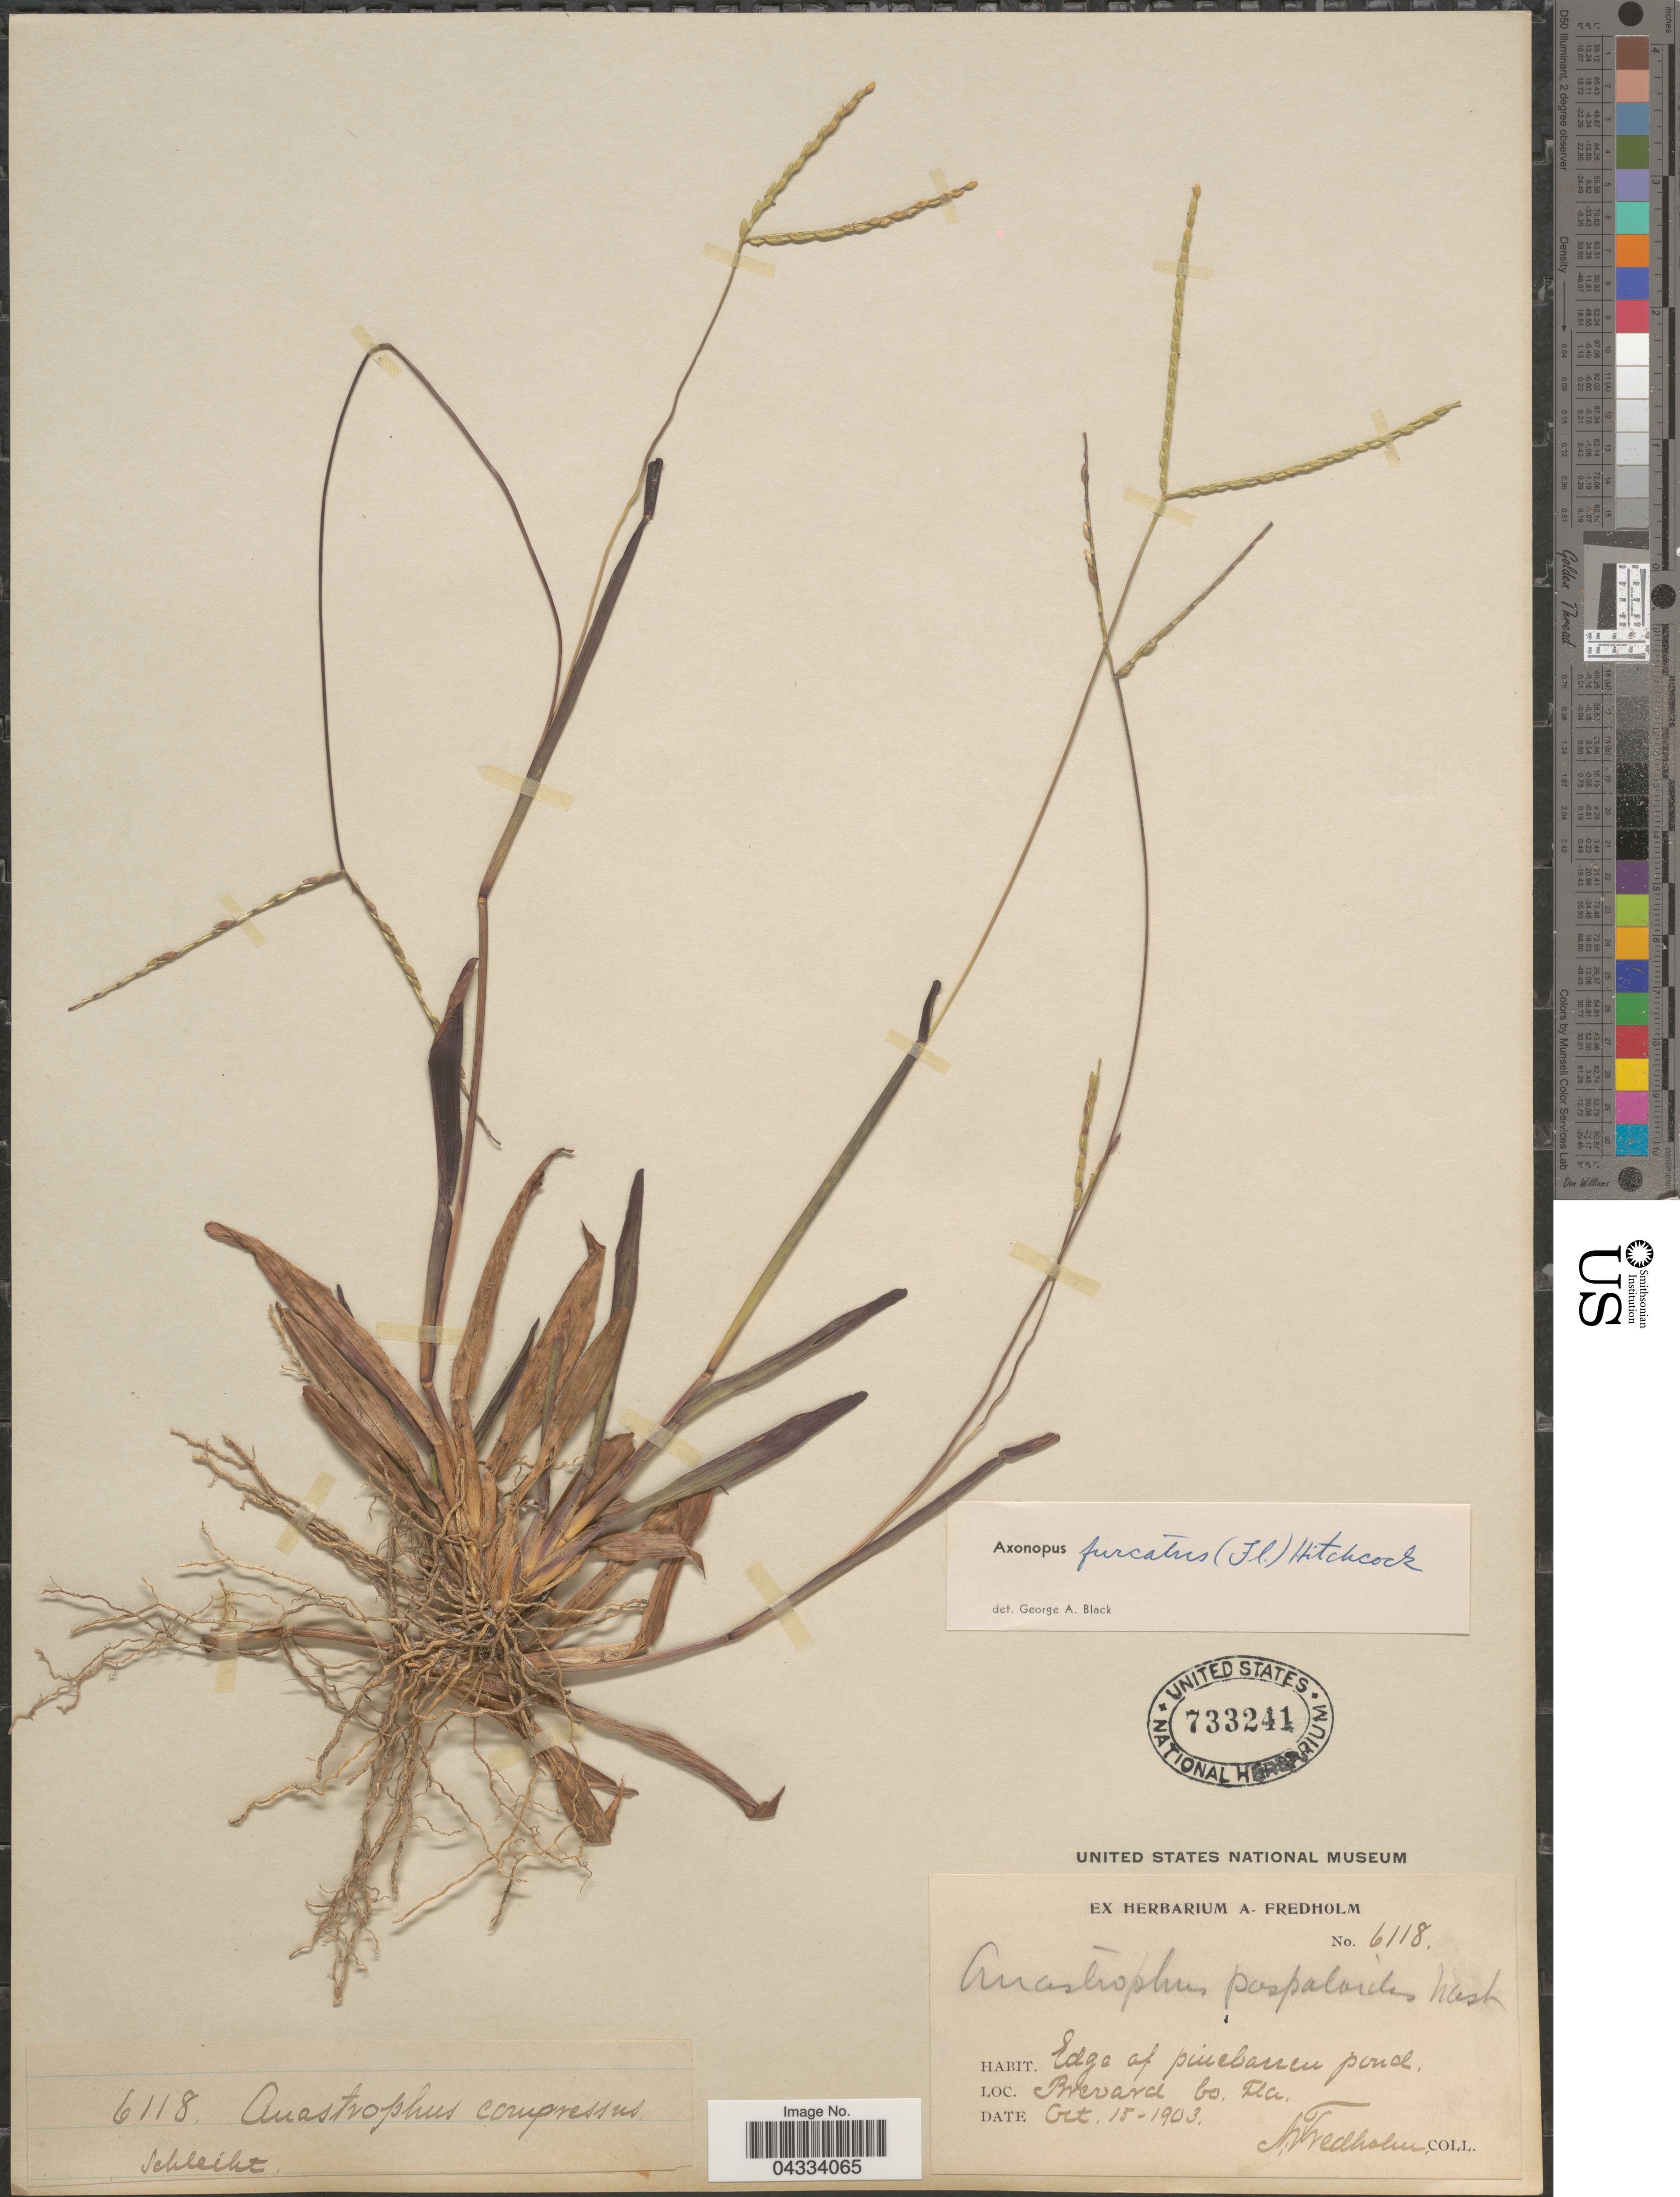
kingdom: Plantae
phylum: Tracheophyta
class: Liliopsida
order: Poales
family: Poaceae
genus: Axonopus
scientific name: Axonopus furcatus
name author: (Flüggé) Hitchc.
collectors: A. Fredholm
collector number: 6118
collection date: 1903-10-15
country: United States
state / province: Florida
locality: Edge of pinebarren pond. Brevard Co.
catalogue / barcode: US 733241